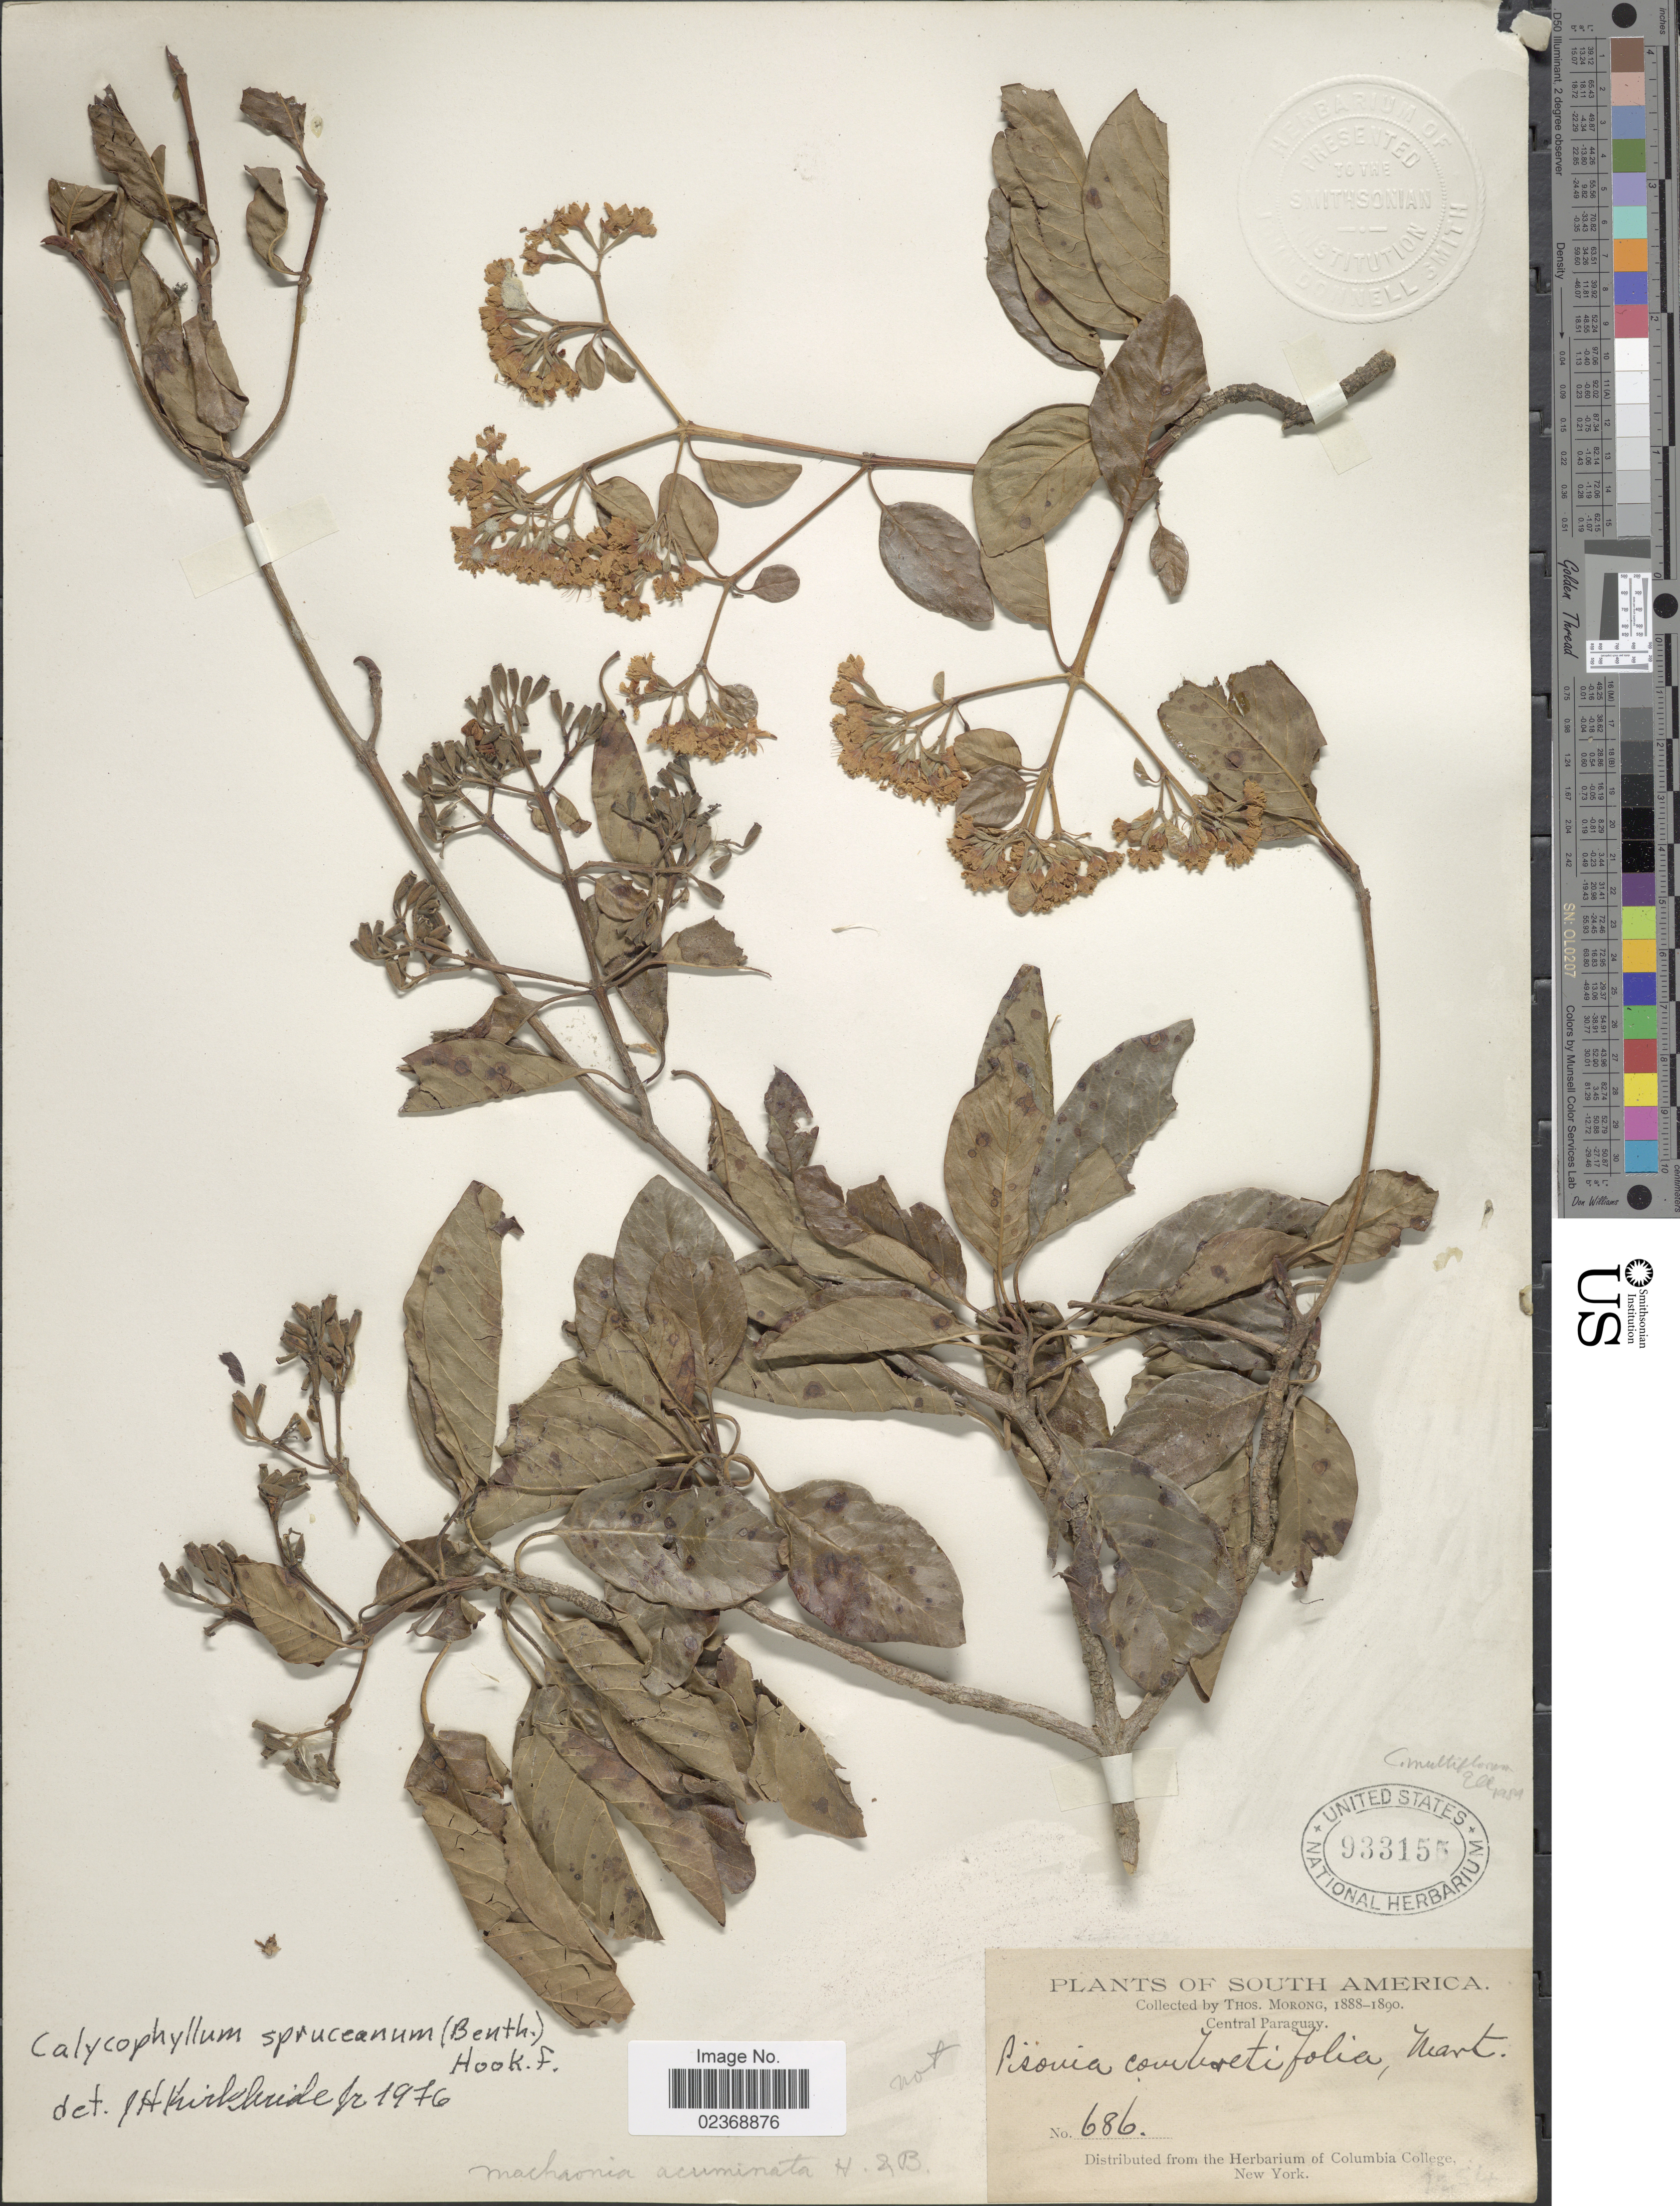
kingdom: Plantae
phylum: Tracheophyta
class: Magnoliopsida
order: Gentianales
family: Rubiaceae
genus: Calycophyllum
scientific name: Calycophyllum multiflorum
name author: Griseb.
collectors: ex herb. T. Morong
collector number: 686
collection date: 1888/1890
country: Paraguay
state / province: Central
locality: Central Paraguay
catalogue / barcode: US 933155